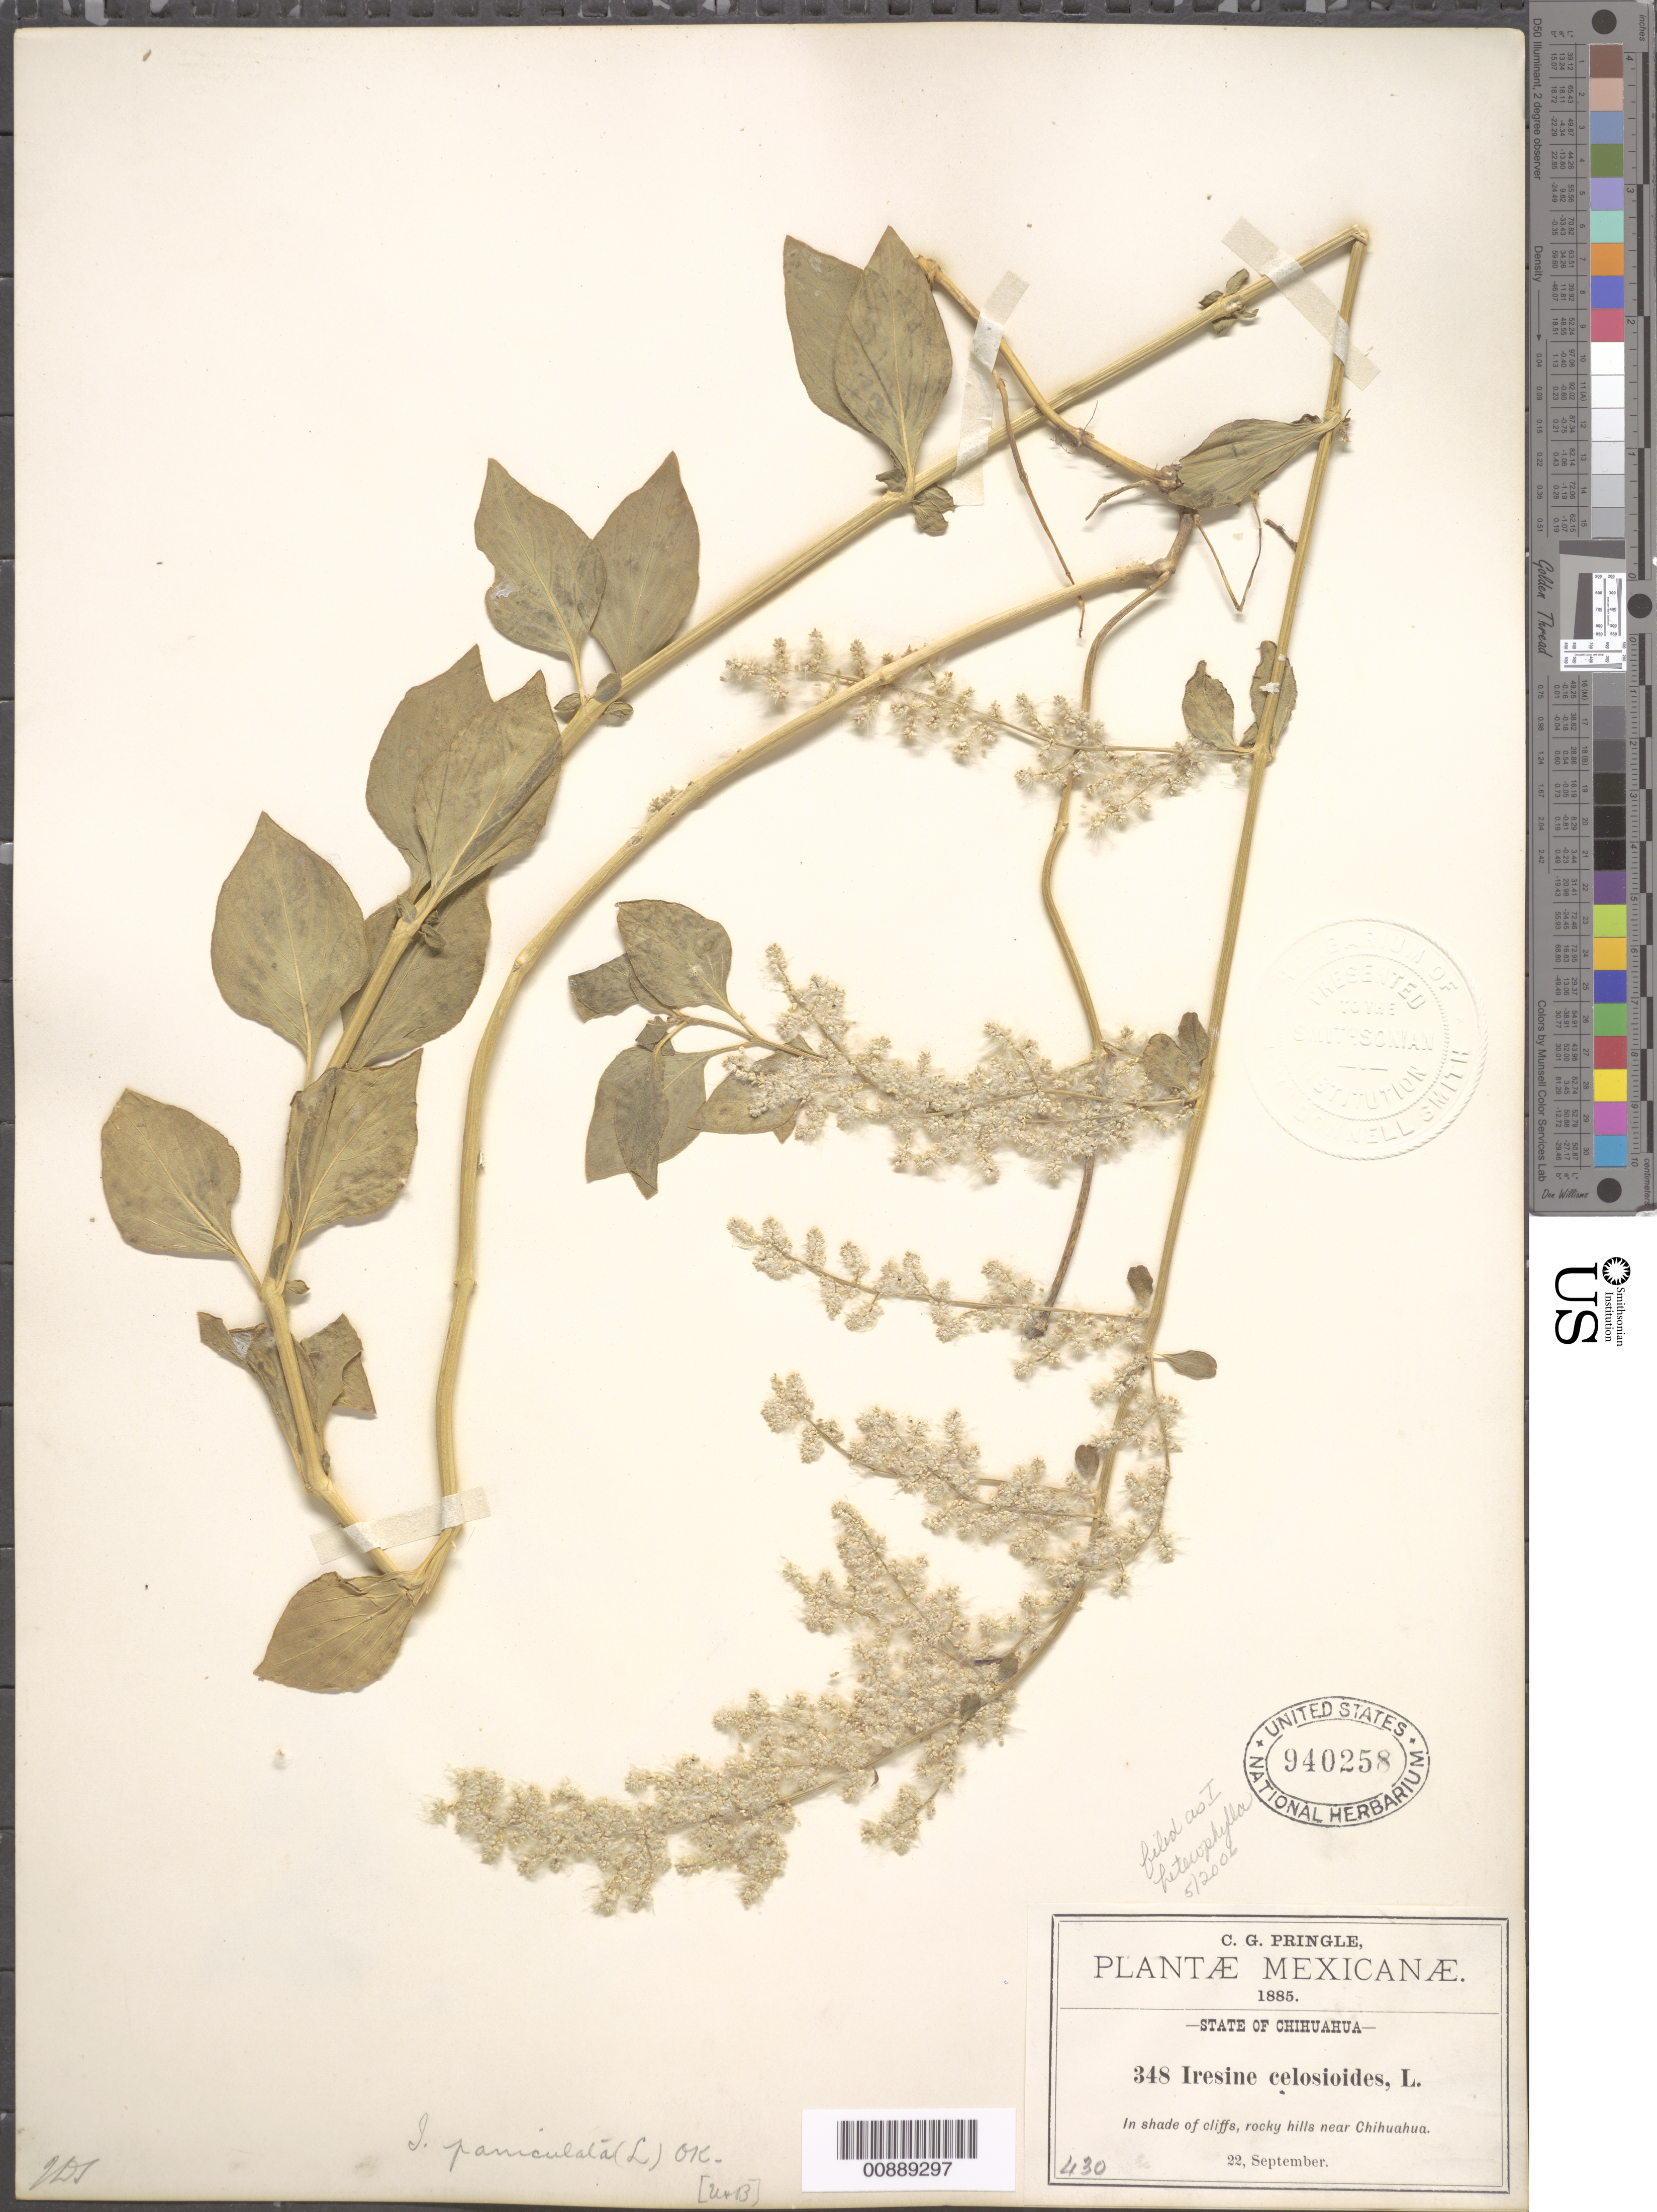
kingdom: Plantae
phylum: Tracheophyta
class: Magnoliopsida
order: Caryophyllales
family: Amaranthaceae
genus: Iresine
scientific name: Iresine heterophylla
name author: Standl.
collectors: C. G. Pringle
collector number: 348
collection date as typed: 22 Sep 1885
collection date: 1885-09-22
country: Mexico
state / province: Chihuahua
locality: Rocky hills near Chihuahua.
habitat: In shade of cliffs, rocky hills.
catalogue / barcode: US 940258